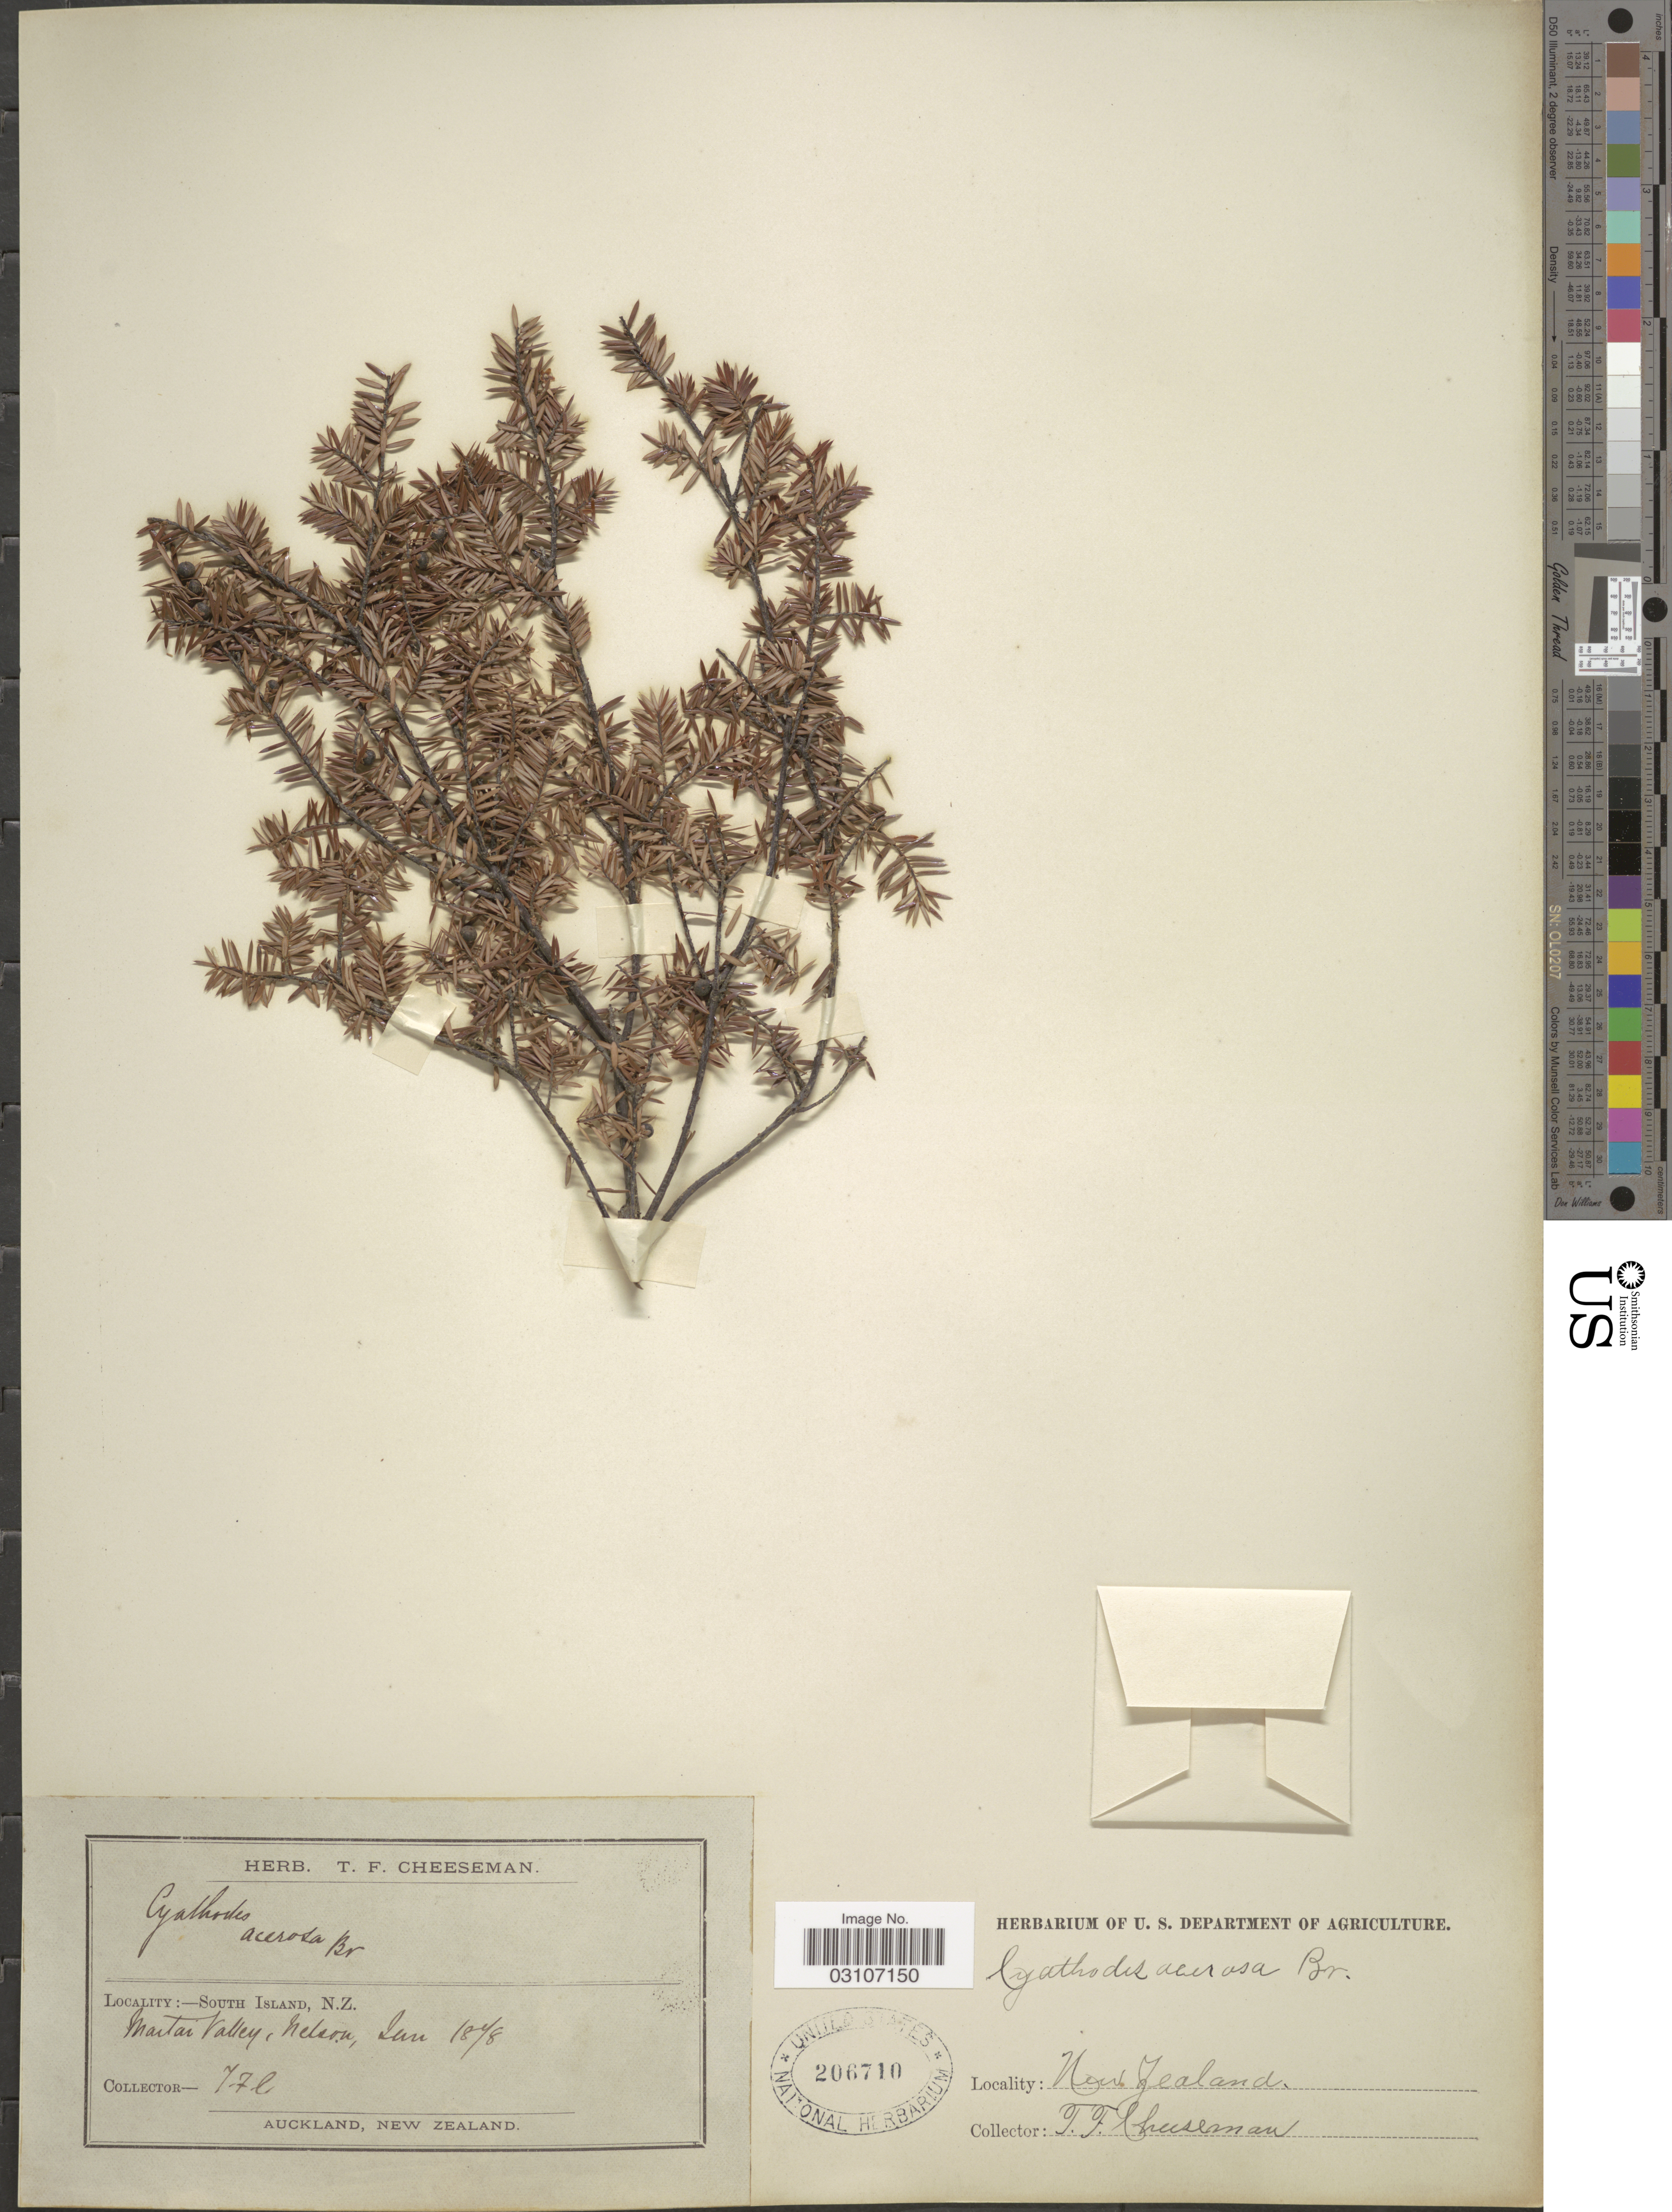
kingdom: Plantae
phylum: Tracheophyta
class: Magnoliopsida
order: Ericales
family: Ericaceae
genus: Cyathodes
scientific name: Cyathodes acerosa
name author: (Gaertn.) Roem. & Schult.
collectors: T. F. Cheeseman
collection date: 1878-01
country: New Zealand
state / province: Nelson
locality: South Island, N.Z. Maitai Valley.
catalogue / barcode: US 206710